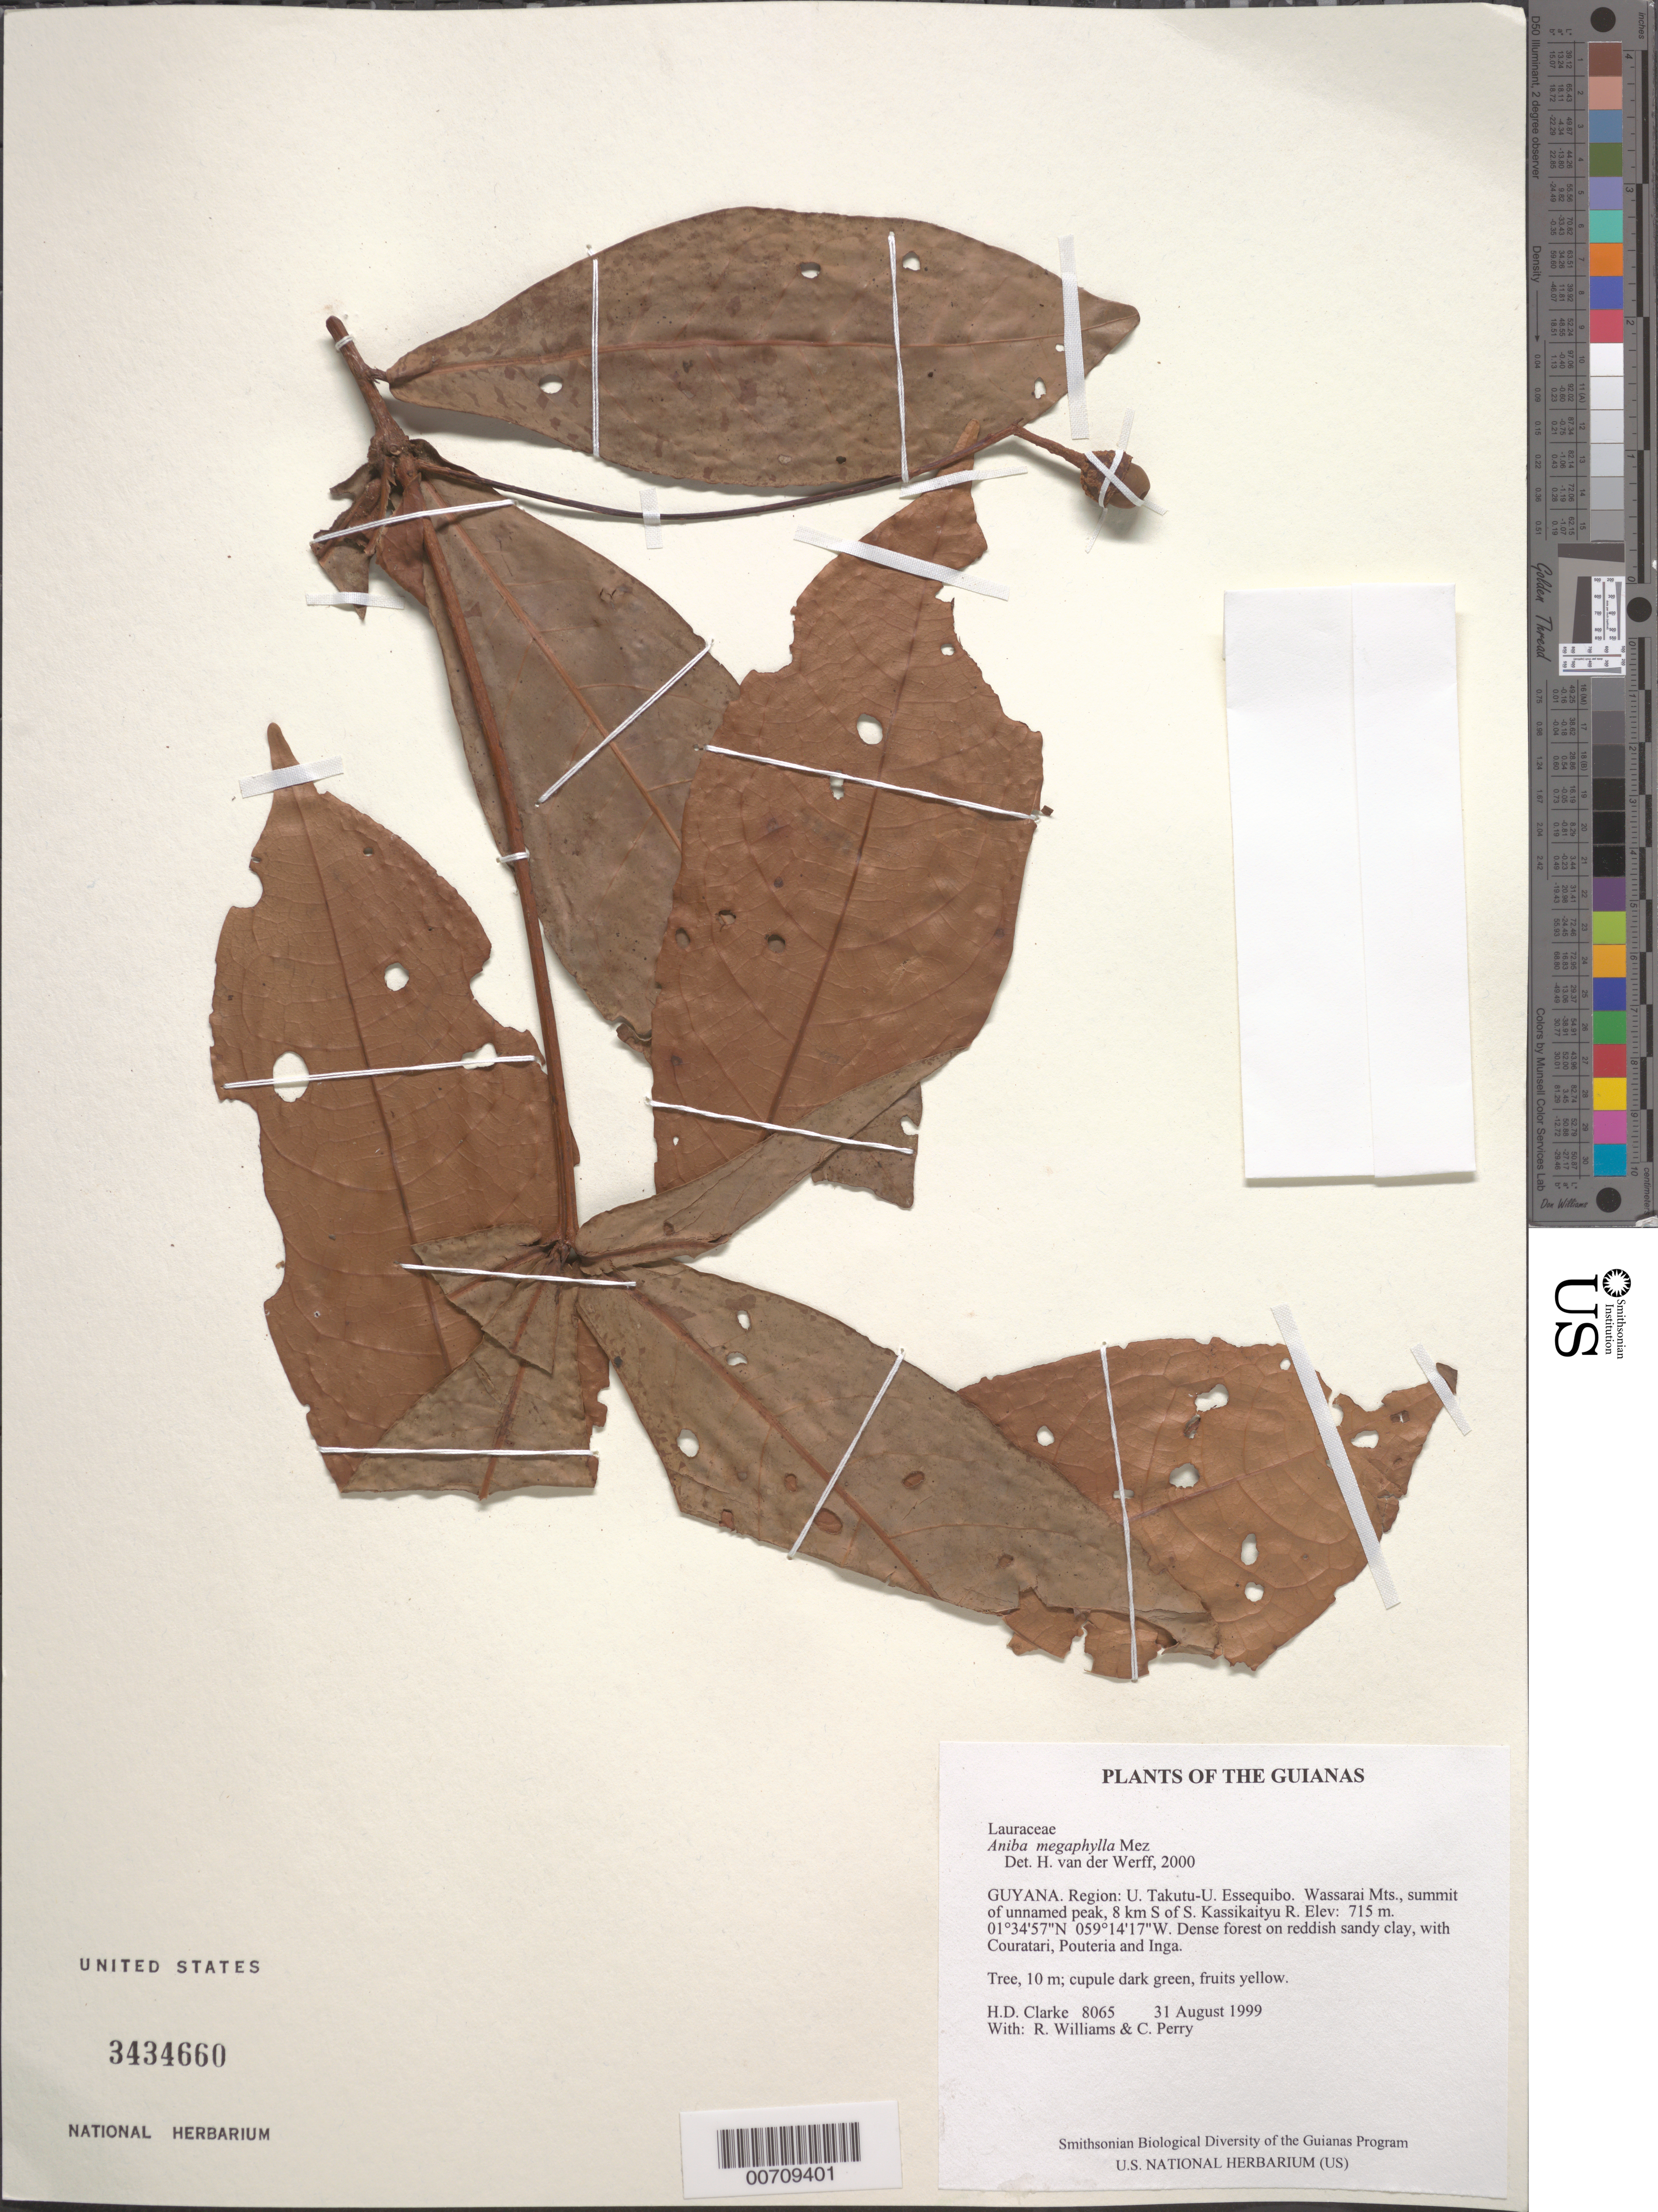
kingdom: Plantae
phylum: Tracheophyta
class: Magnoliopsida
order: Laurales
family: Lauraceae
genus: Aniba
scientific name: Aniba megaphylla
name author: Mez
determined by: van der Werff, H., (MO), Missouri Botanical Garden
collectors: H. D. Clarke, R. Williams & C. Perry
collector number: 8065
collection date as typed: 31 August 1999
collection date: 1999-08-31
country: Guyana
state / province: U. Takutu-U. Essequibo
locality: Wassarai Mts., summit of unnamed peak, 8 km S of S. Kassikaityu R.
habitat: Dense forest on reddish sandy clay, with Couratari, Pouteria and Inga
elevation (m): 715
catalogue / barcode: US 3434660